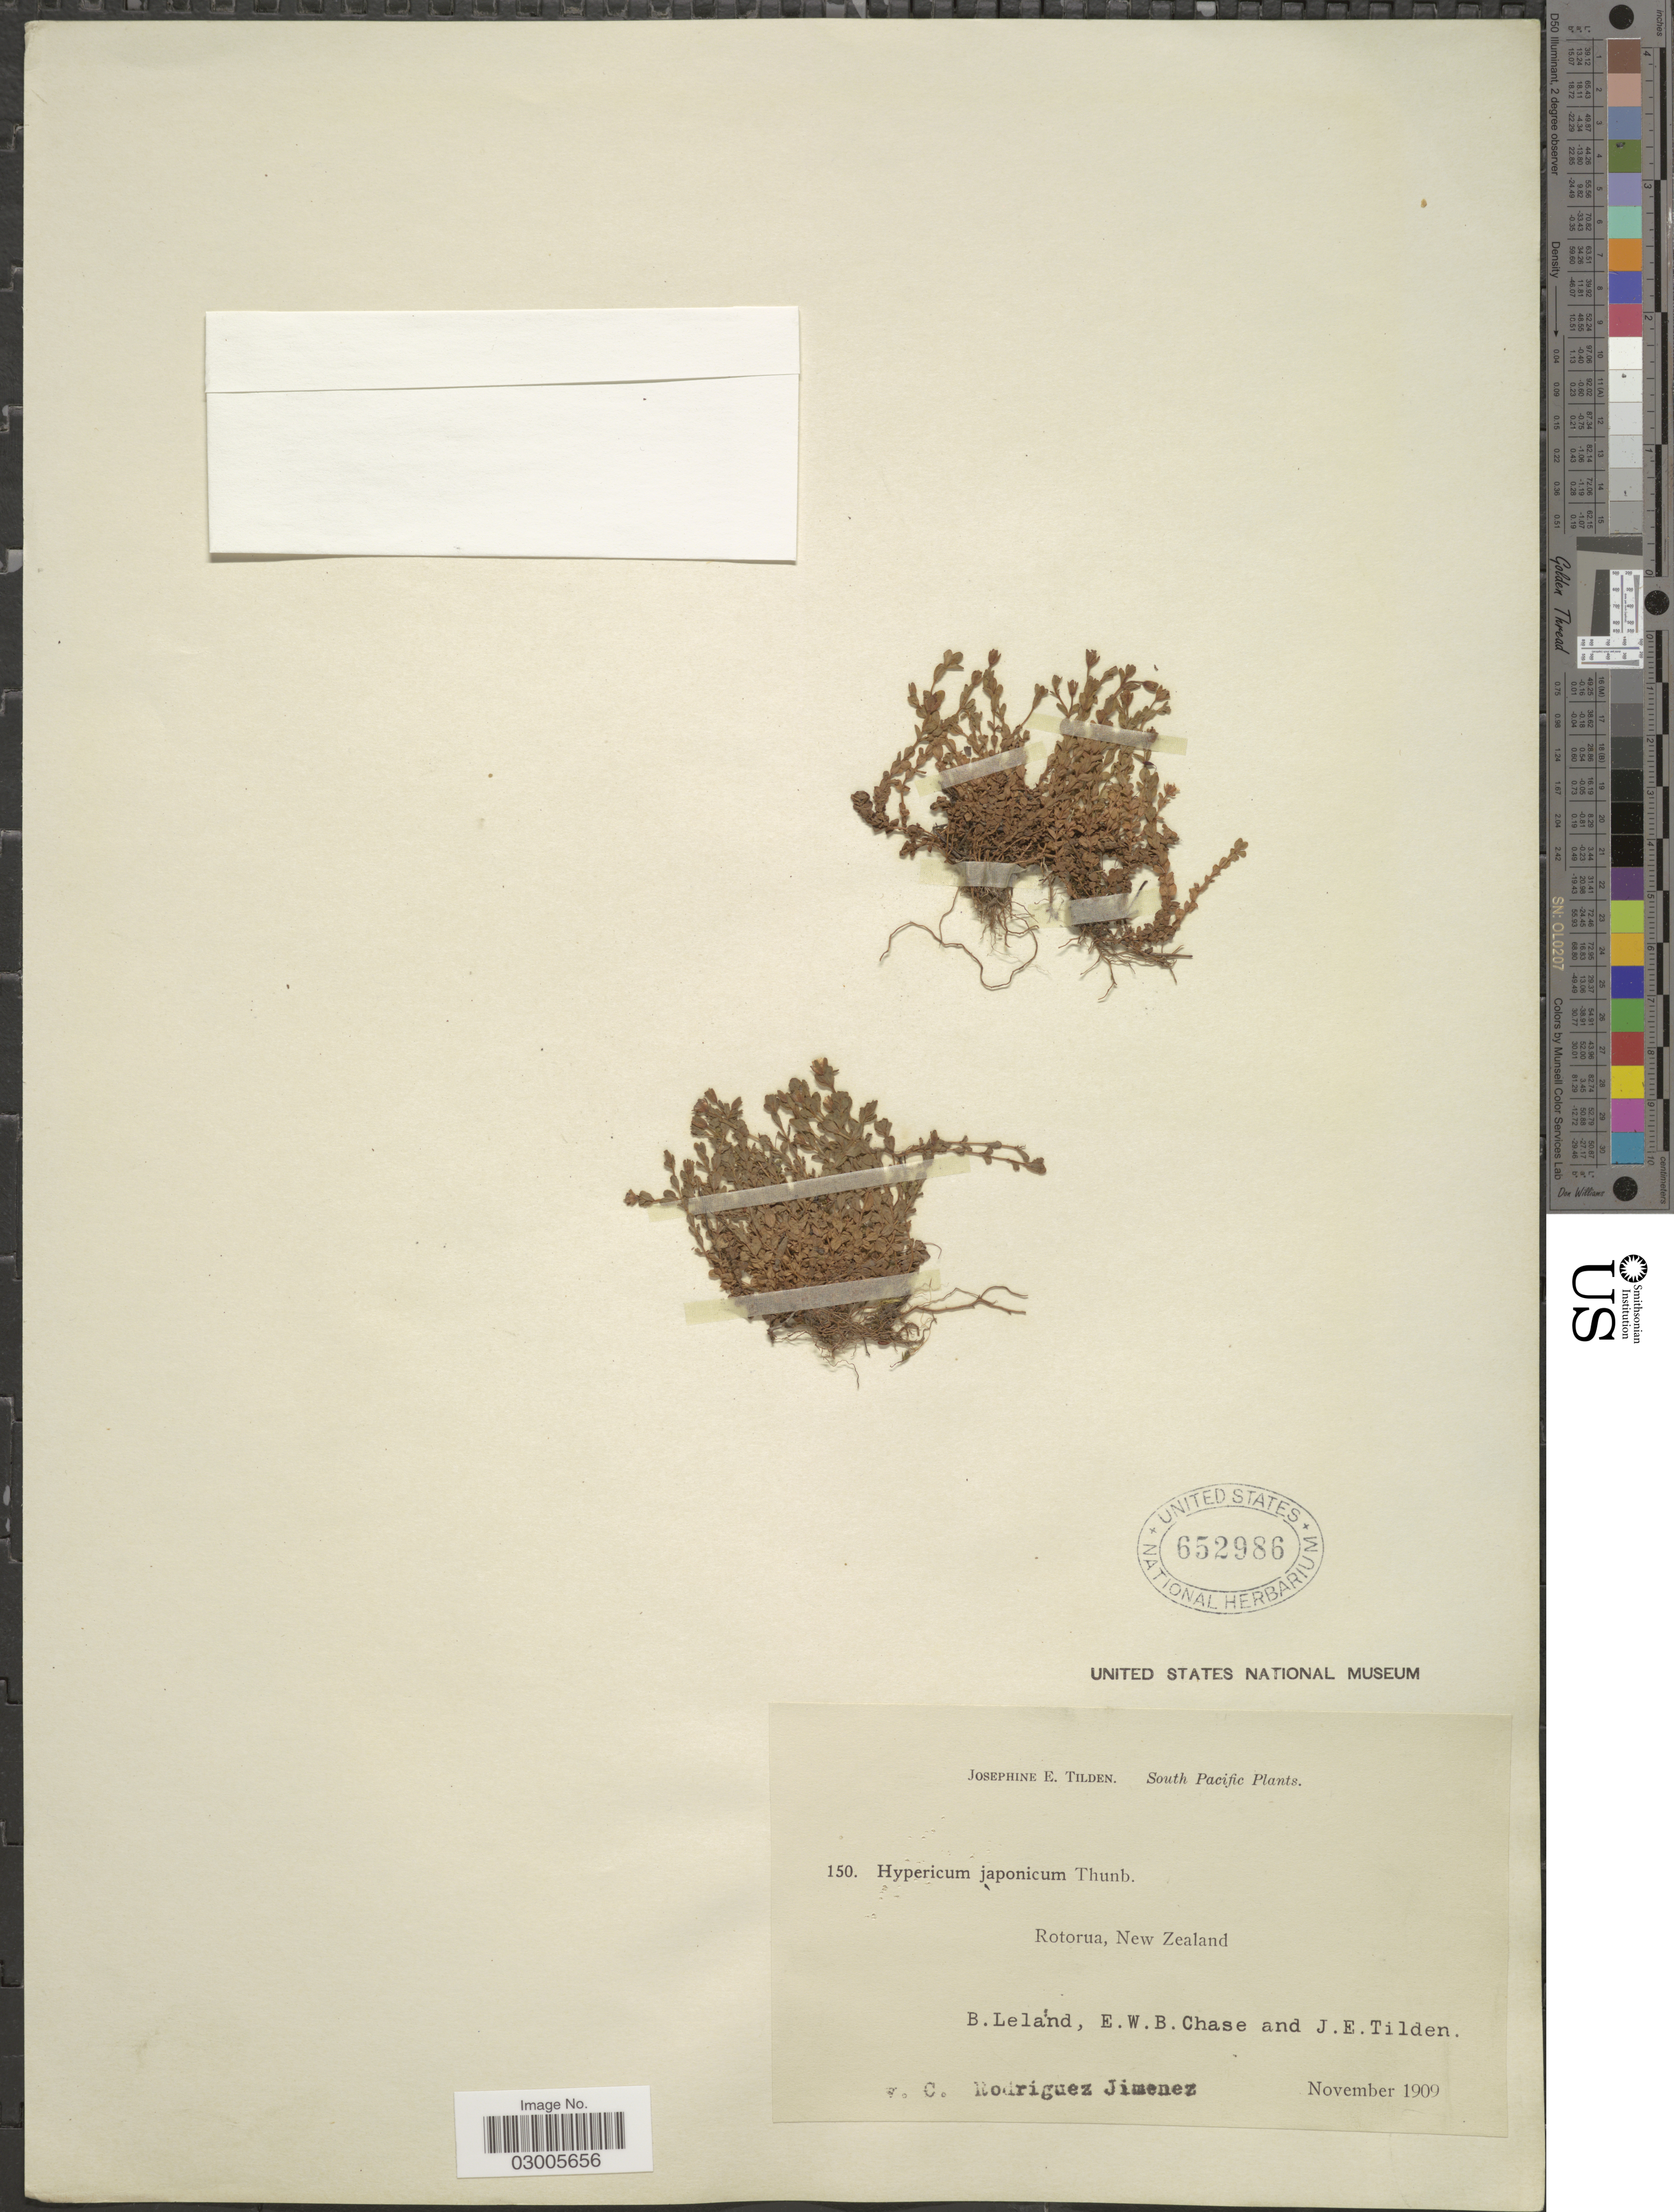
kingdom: Plantae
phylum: Tracheophyta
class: Magnoliopsida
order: Malpighiales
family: Hypericaceae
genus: Hypericum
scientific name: Hypericum japonicum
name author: Thunb.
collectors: B. Leland, E. W. Chase, J. E. Tilden & C. Rodríguez Jiménez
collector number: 150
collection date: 1909-11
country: New Zealand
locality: South Pacific, Rotorua.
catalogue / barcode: US 652986